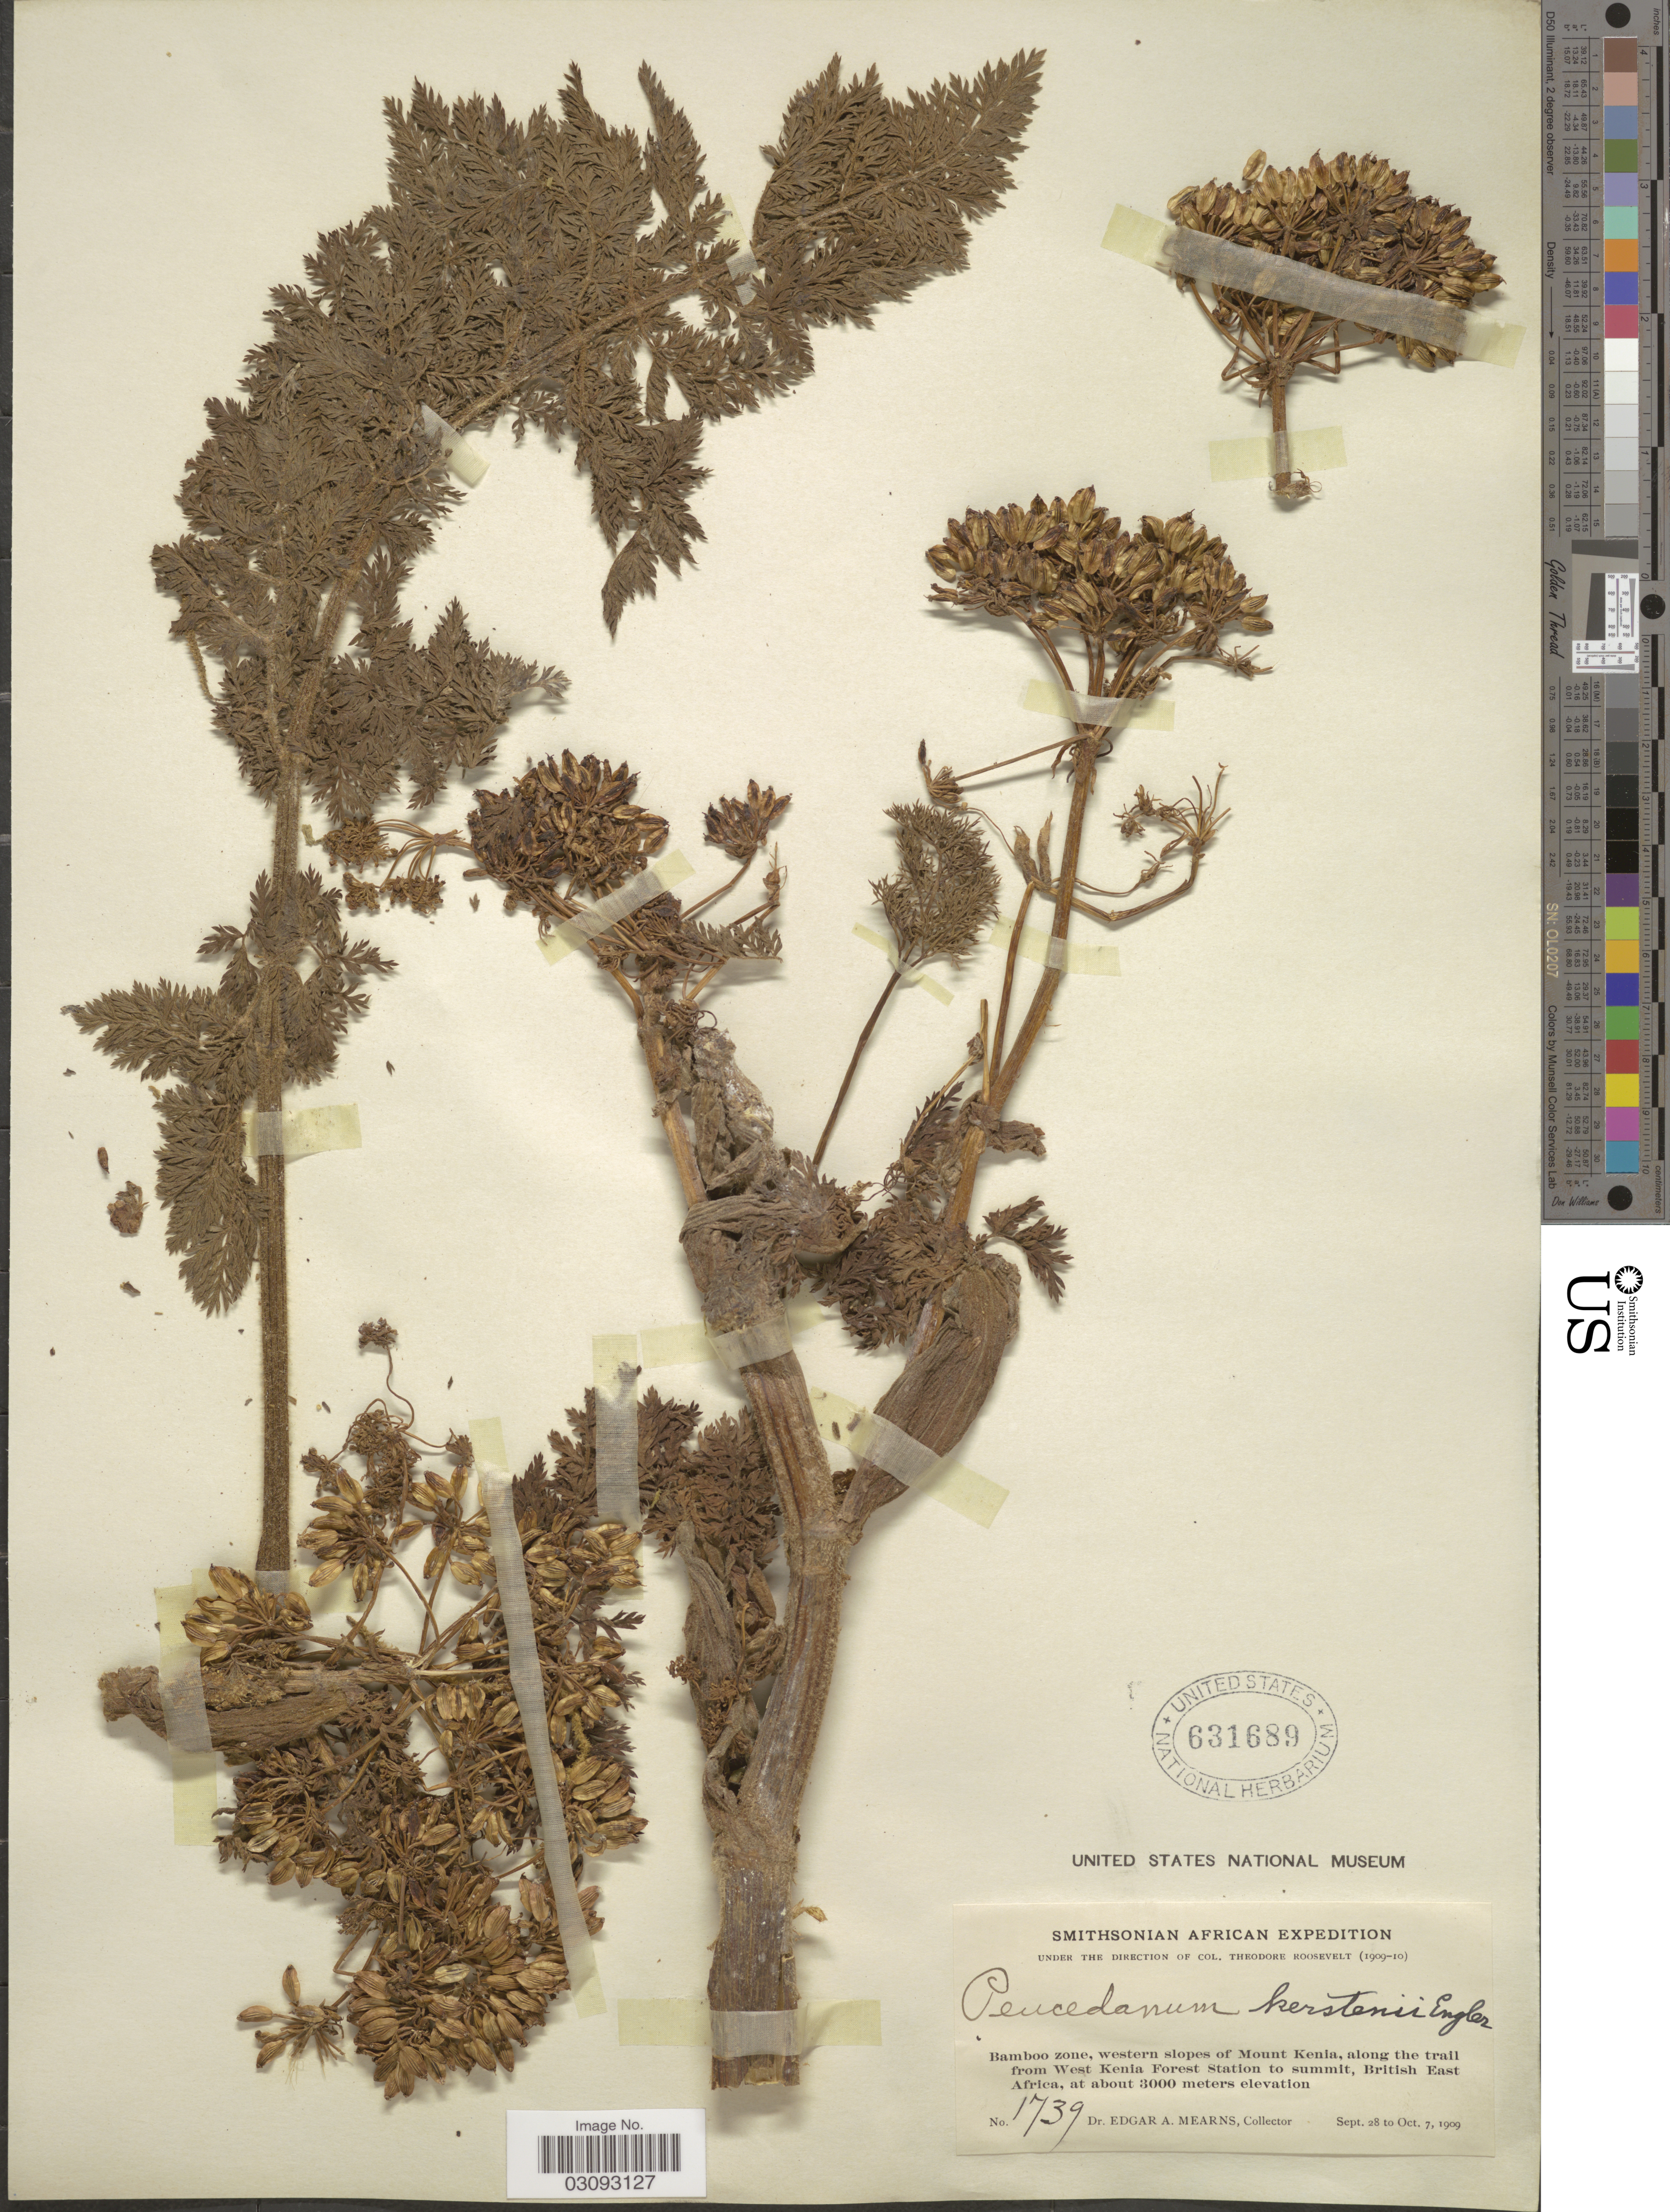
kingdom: Plantae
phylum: Tracheophyta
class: Magnoliopsida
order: Apiales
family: Apiaceae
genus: Peucedanum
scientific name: Peucedanum kerstenii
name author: Engl.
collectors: E. A. Mearns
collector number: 1739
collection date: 1909-09-28/1909-10-07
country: Kenya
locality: Bamboo zone, western slopes of Mount Kenia, along the trail from West Kenia Forest Station to summit, British East Africa.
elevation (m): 3000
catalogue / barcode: US 631689